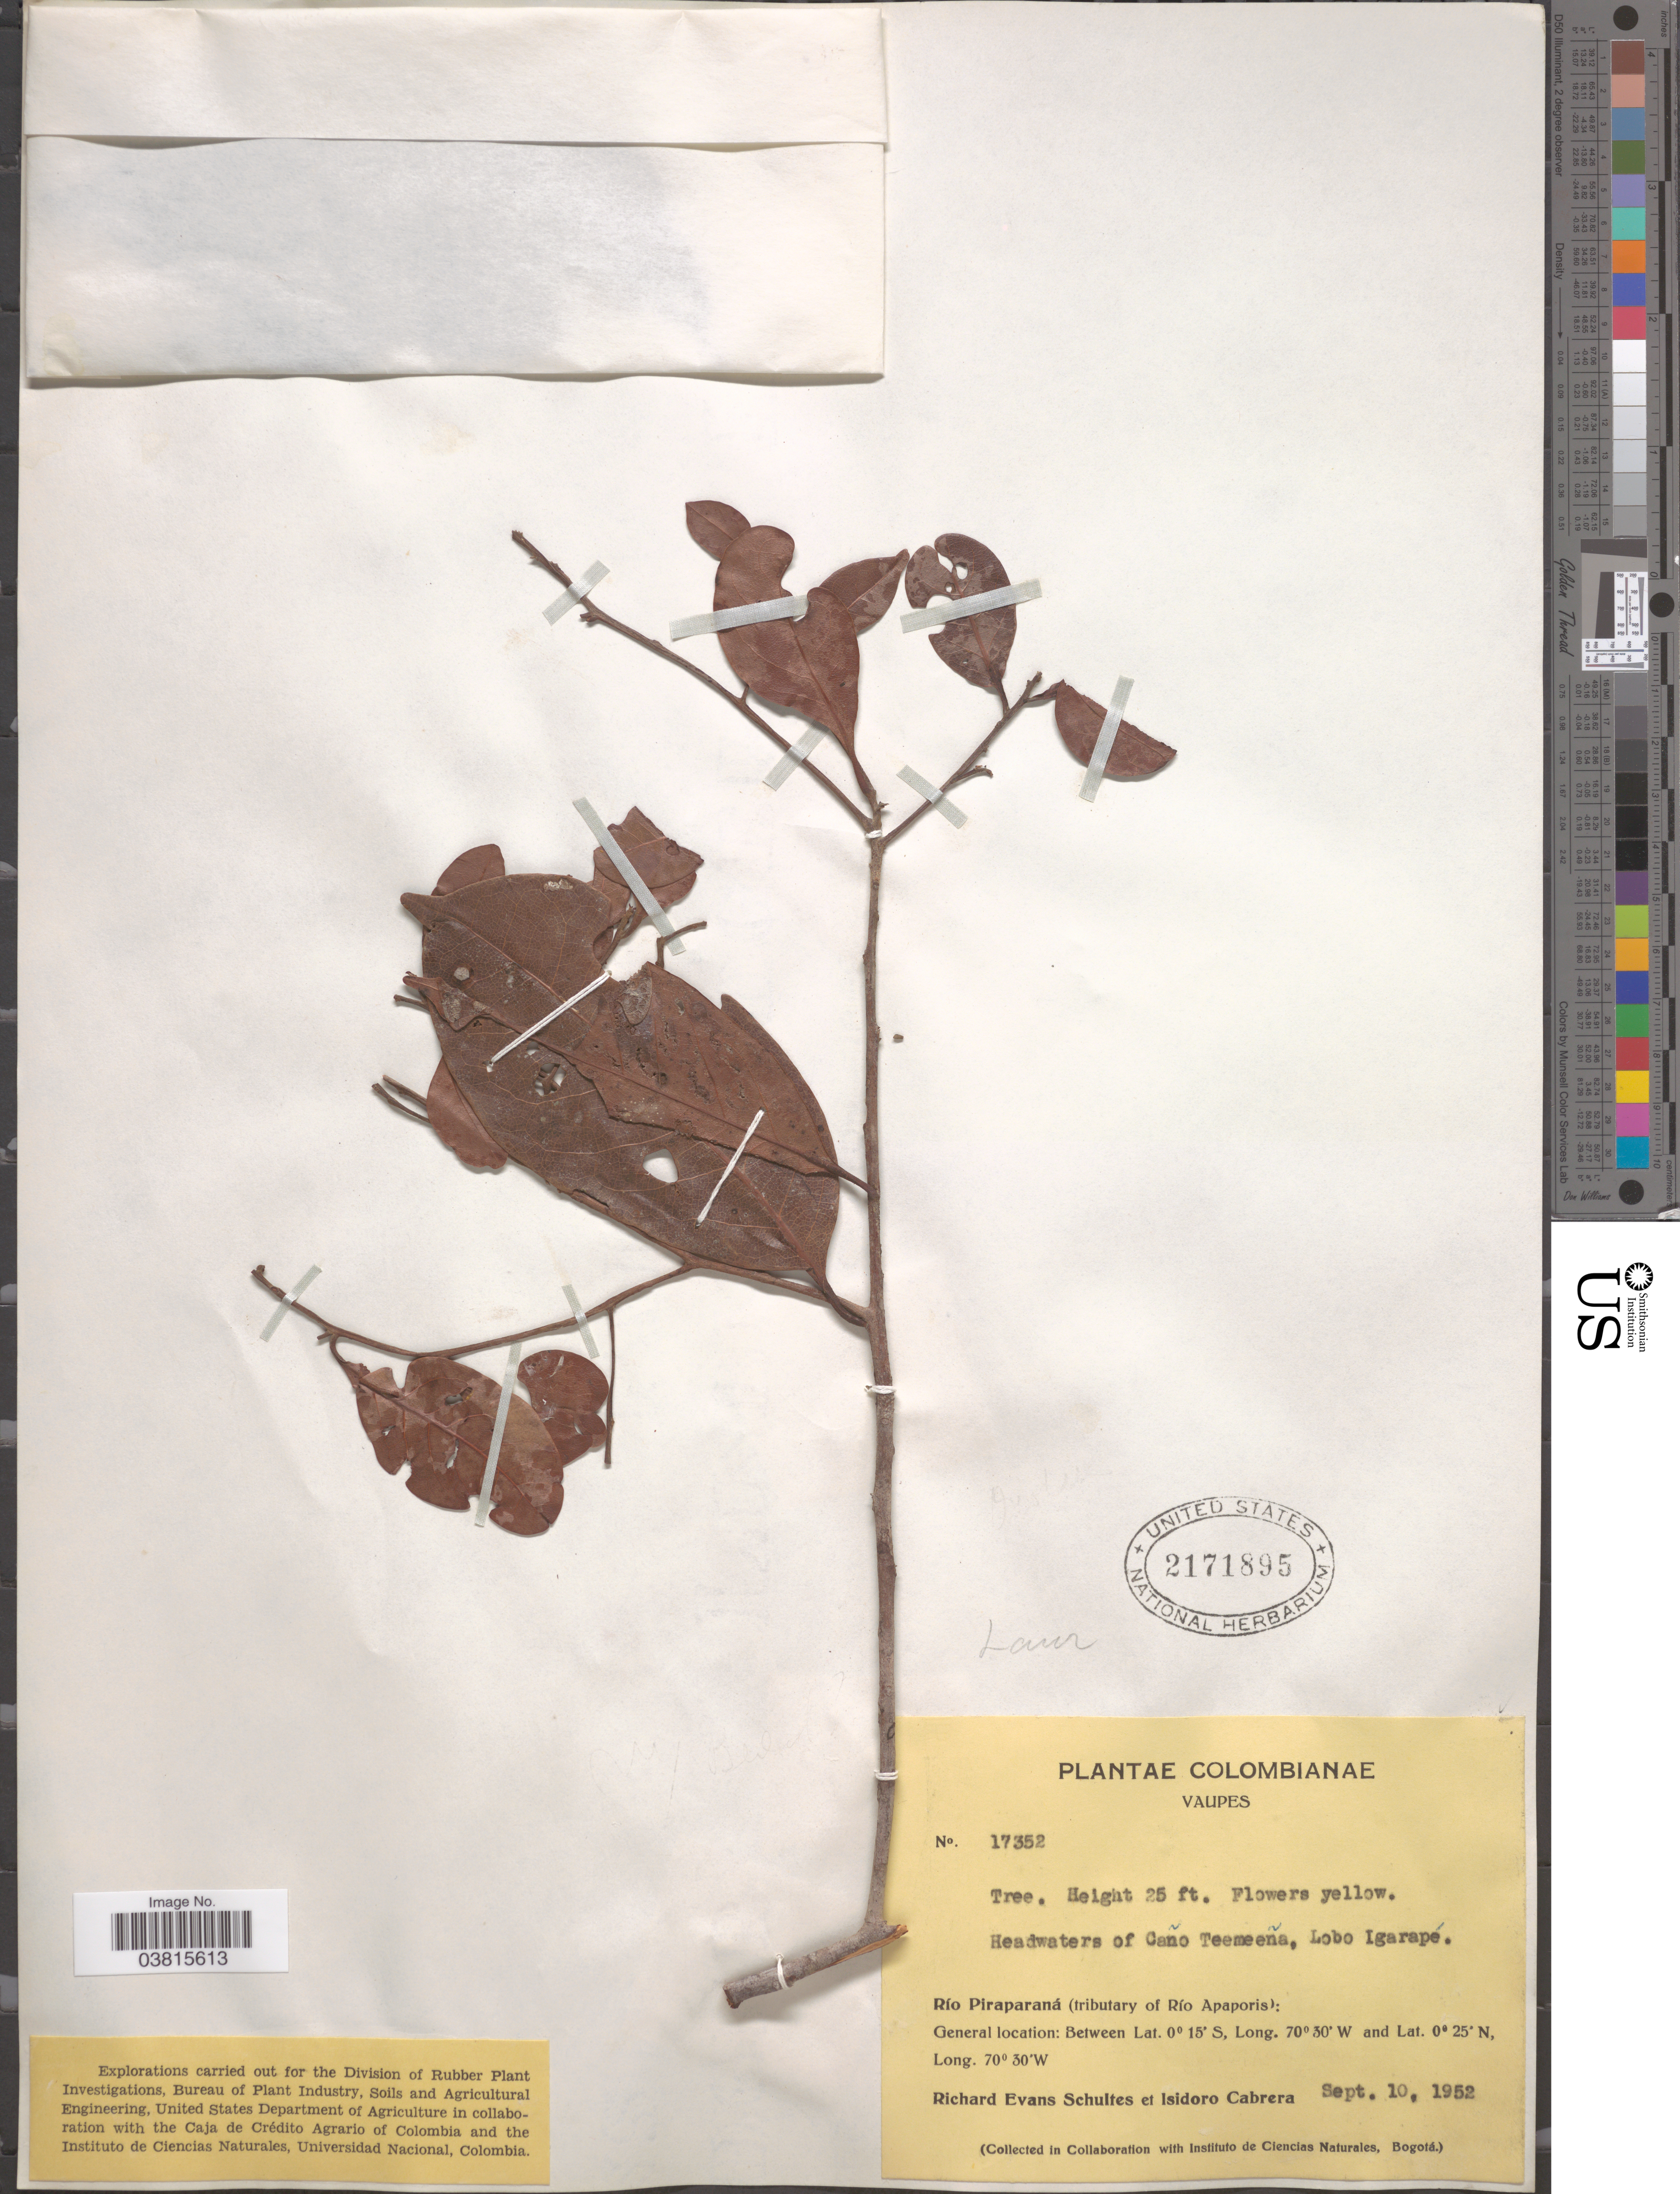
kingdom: Plantae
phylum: Tracheophyta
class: Magnoliopsida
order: Laurales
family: Lauraceae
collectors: R. E. Schultes & I. Cabrera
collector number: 17352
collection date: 1952-09-10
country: Colombia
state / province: Vaupés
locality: Headwaters of Caño Teemeeña, Lobo Igarapé. Río Piraparaná (tributary of Río Apaporis).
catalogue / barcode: US 2171895